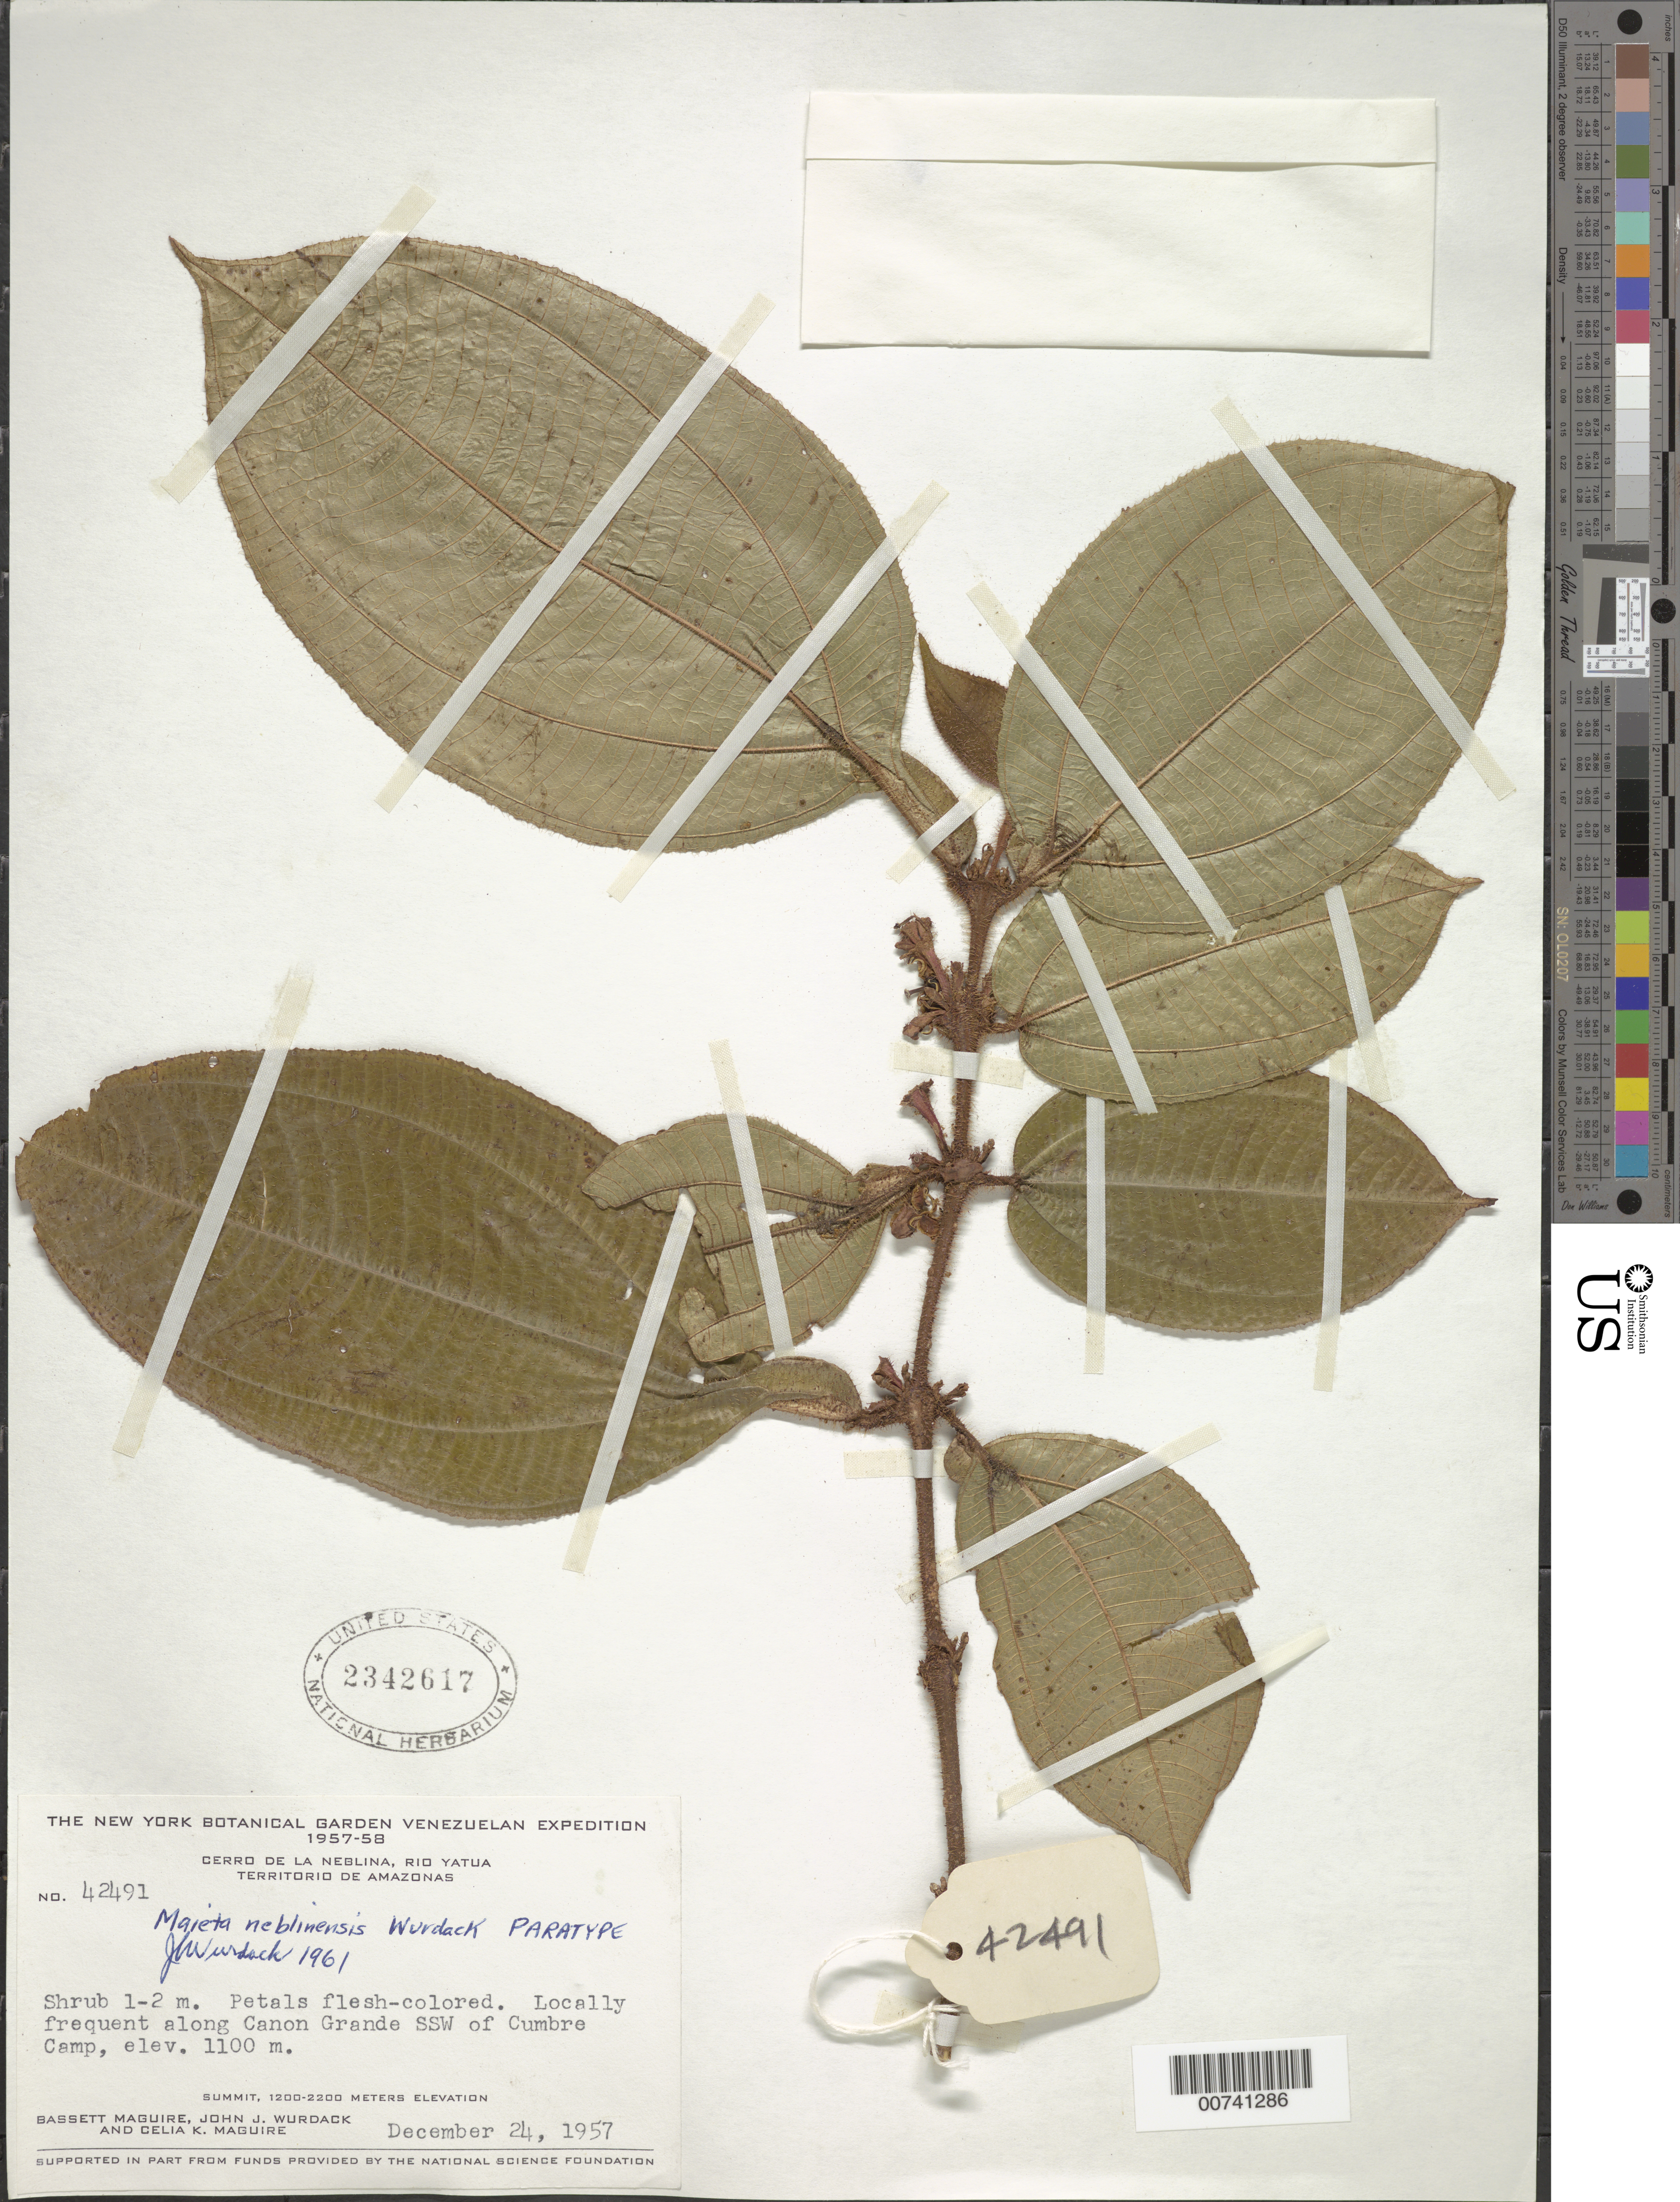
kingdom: Plantae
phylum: Tracheophyta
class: Magnoliopsida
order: Myrtales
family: Melastomataceae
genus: Miconia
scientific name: Miconia alatiflora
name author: Michelang.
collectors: B. Maguire, J. J. Wurdack & C. K. Maguire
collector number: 42491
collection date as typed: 24-Dec-53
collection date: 1953-12-24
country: Venezuela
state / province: Amazonas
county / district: Río Negro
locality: Cerro de la Neblina, Río Yatua, Caño Grande, SSW of Cumbre Camp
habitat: Summit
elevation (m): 1100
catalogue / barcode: US 2342617